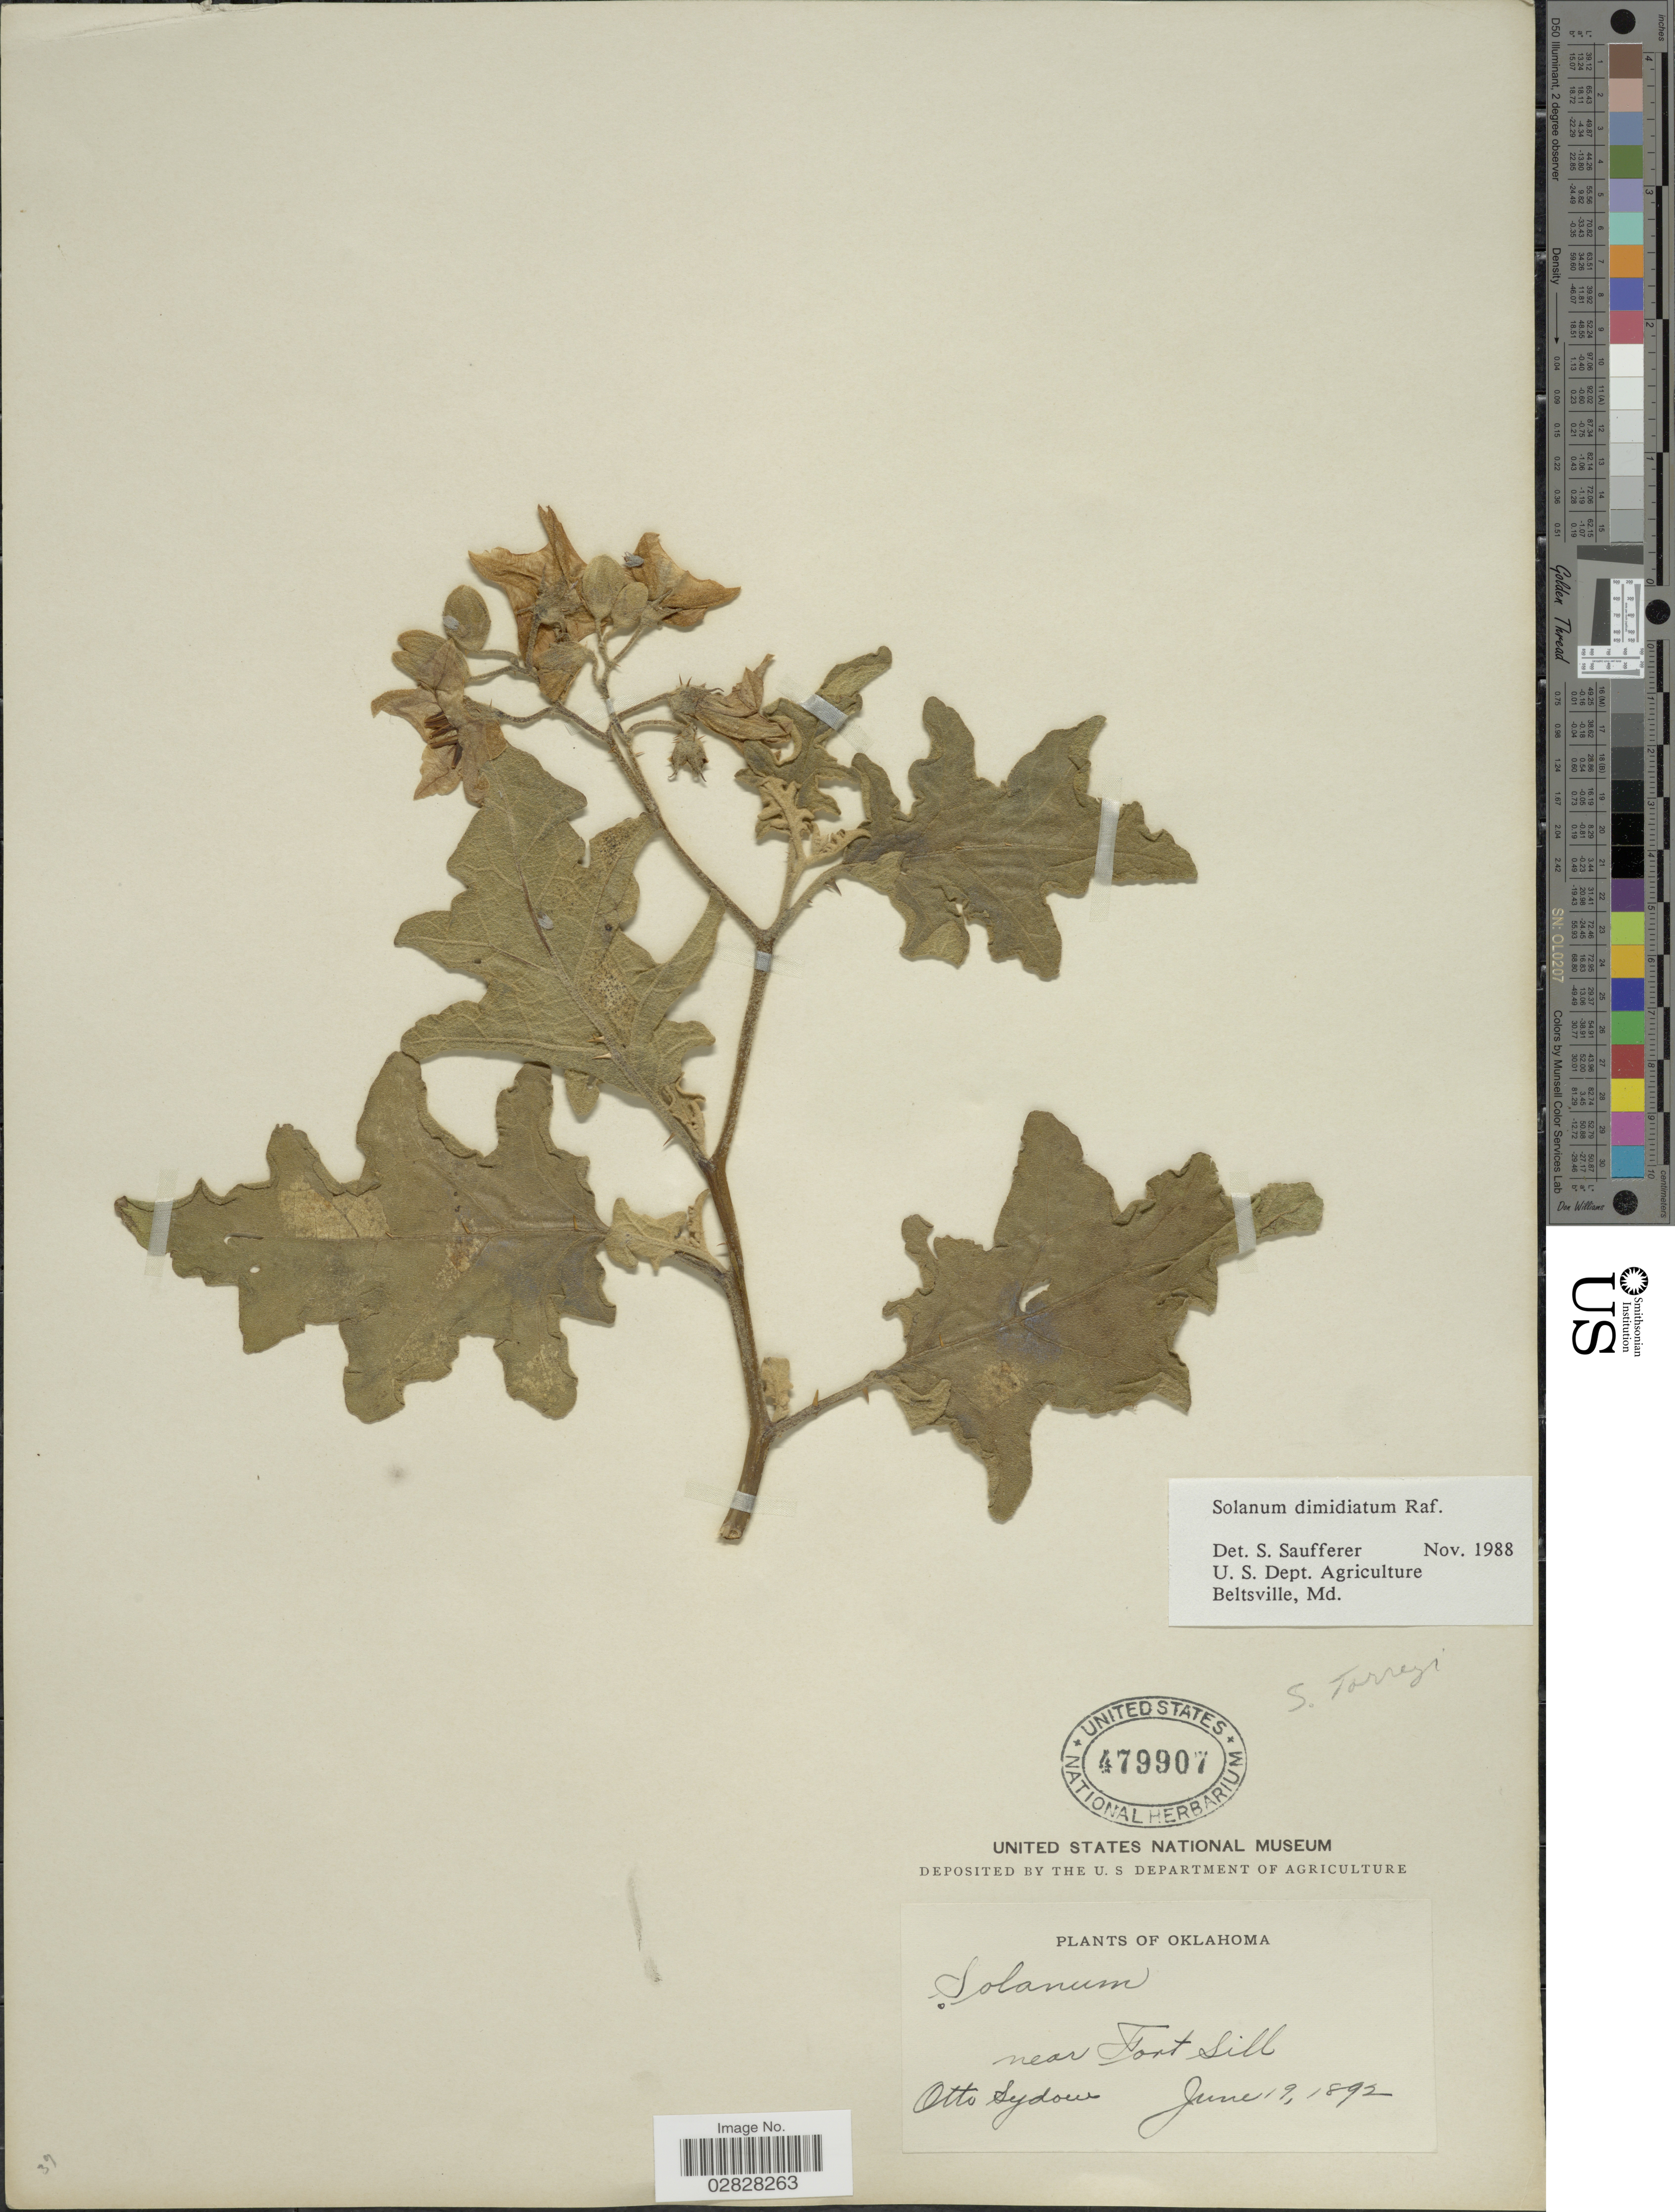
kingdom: Plantae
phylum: Tracheophyta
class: Magnoliopsida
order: Solanales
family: Solanaceae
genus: Solanum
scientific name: Solanum dimidiatum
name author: Raf.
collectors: O. Sydow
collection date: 1892-06-19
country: United States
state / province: Oklahoma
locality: Near Fort Sill.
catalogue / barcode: US 479907